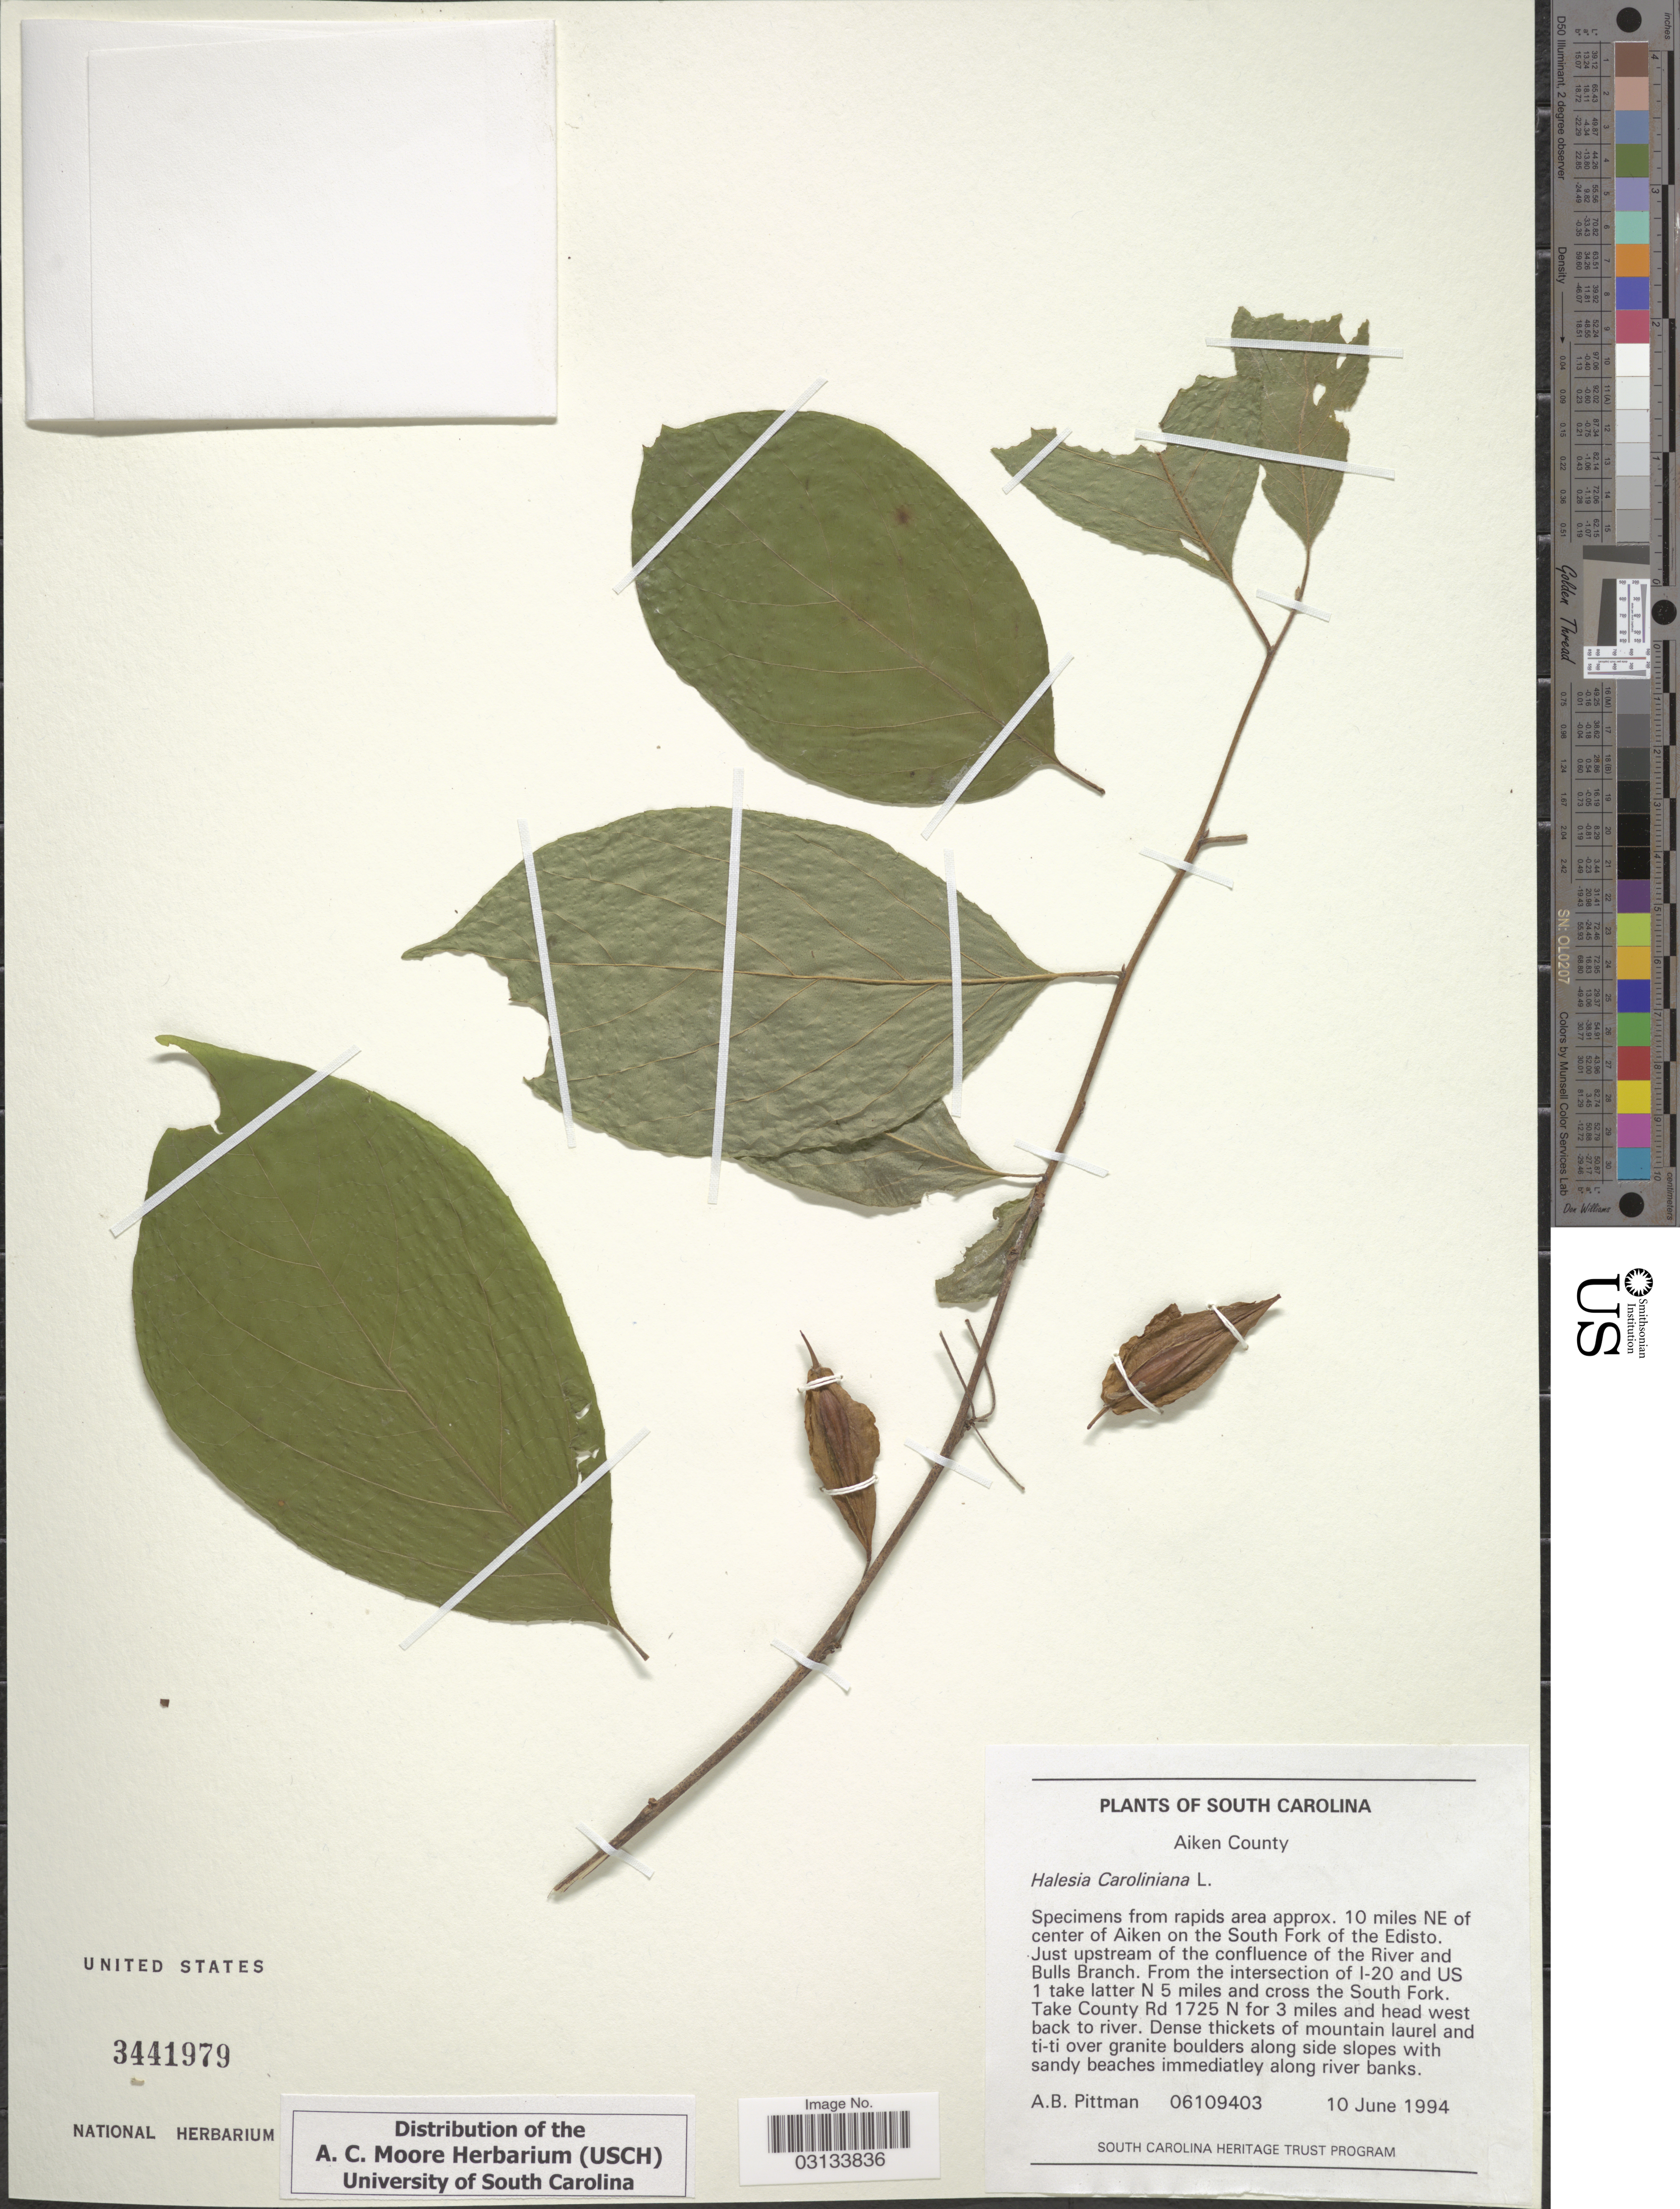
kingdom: Plantae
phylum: Tracheophyta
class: Magnoliopsida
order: Ericales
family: Styracaceae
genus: Halesia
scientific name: Halesia carolina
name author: L.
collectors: A. B. Pittman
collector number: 06109403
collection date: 1994-06-10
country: United States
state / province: South Carolina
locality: Aiken County. Approx. 10 miles NE of center of Aiken on the South Fork of the Edisto. Just upstream of the confluence of the River and Bulls Branch. From the intersection of I-20 and US 1 take latter N 5 miles and cross the South Fork. Take County Rd 1725 N for 3 miles and head west back to river.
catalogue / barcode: US 3441979